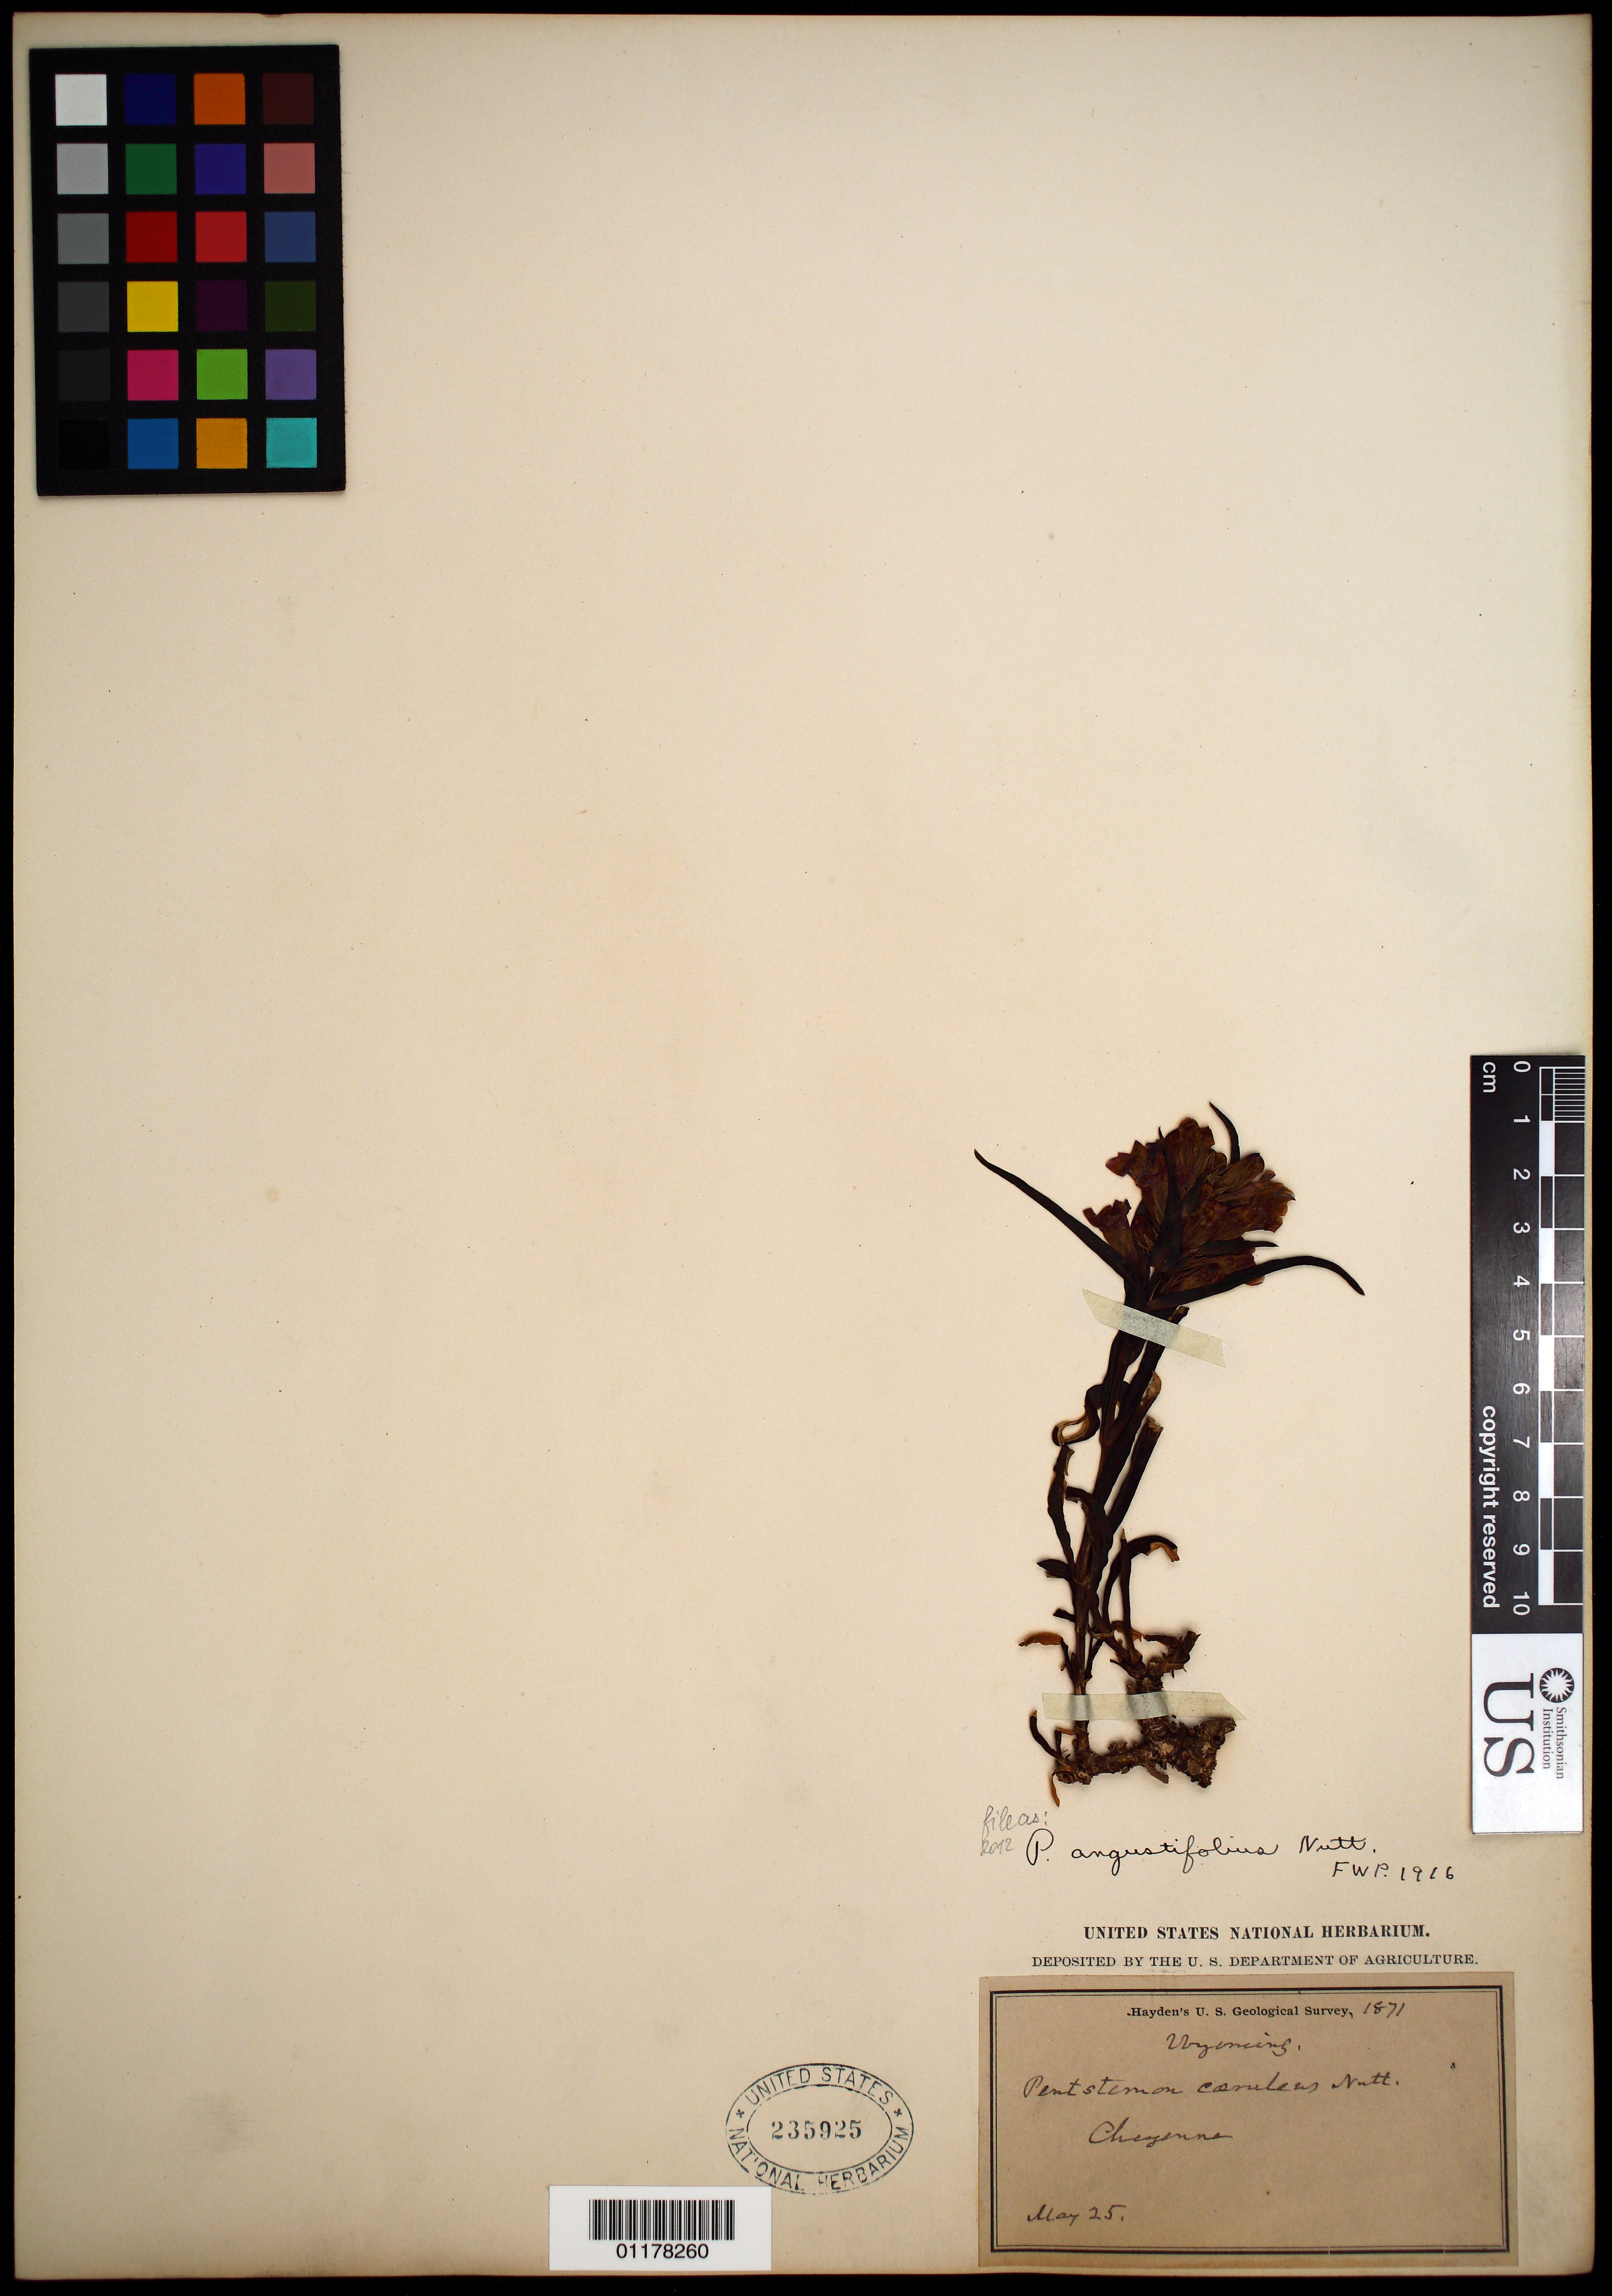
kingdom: Plantae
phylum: Tracheophyta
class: Magnoliopsida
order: Lamiales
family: Plantaginaceae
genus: Penstemon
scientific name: Penstemon angustifolius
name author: Nutt. ex Pursh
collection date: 1871-05-25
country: United States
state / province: Wyoming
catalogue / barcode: US 235925